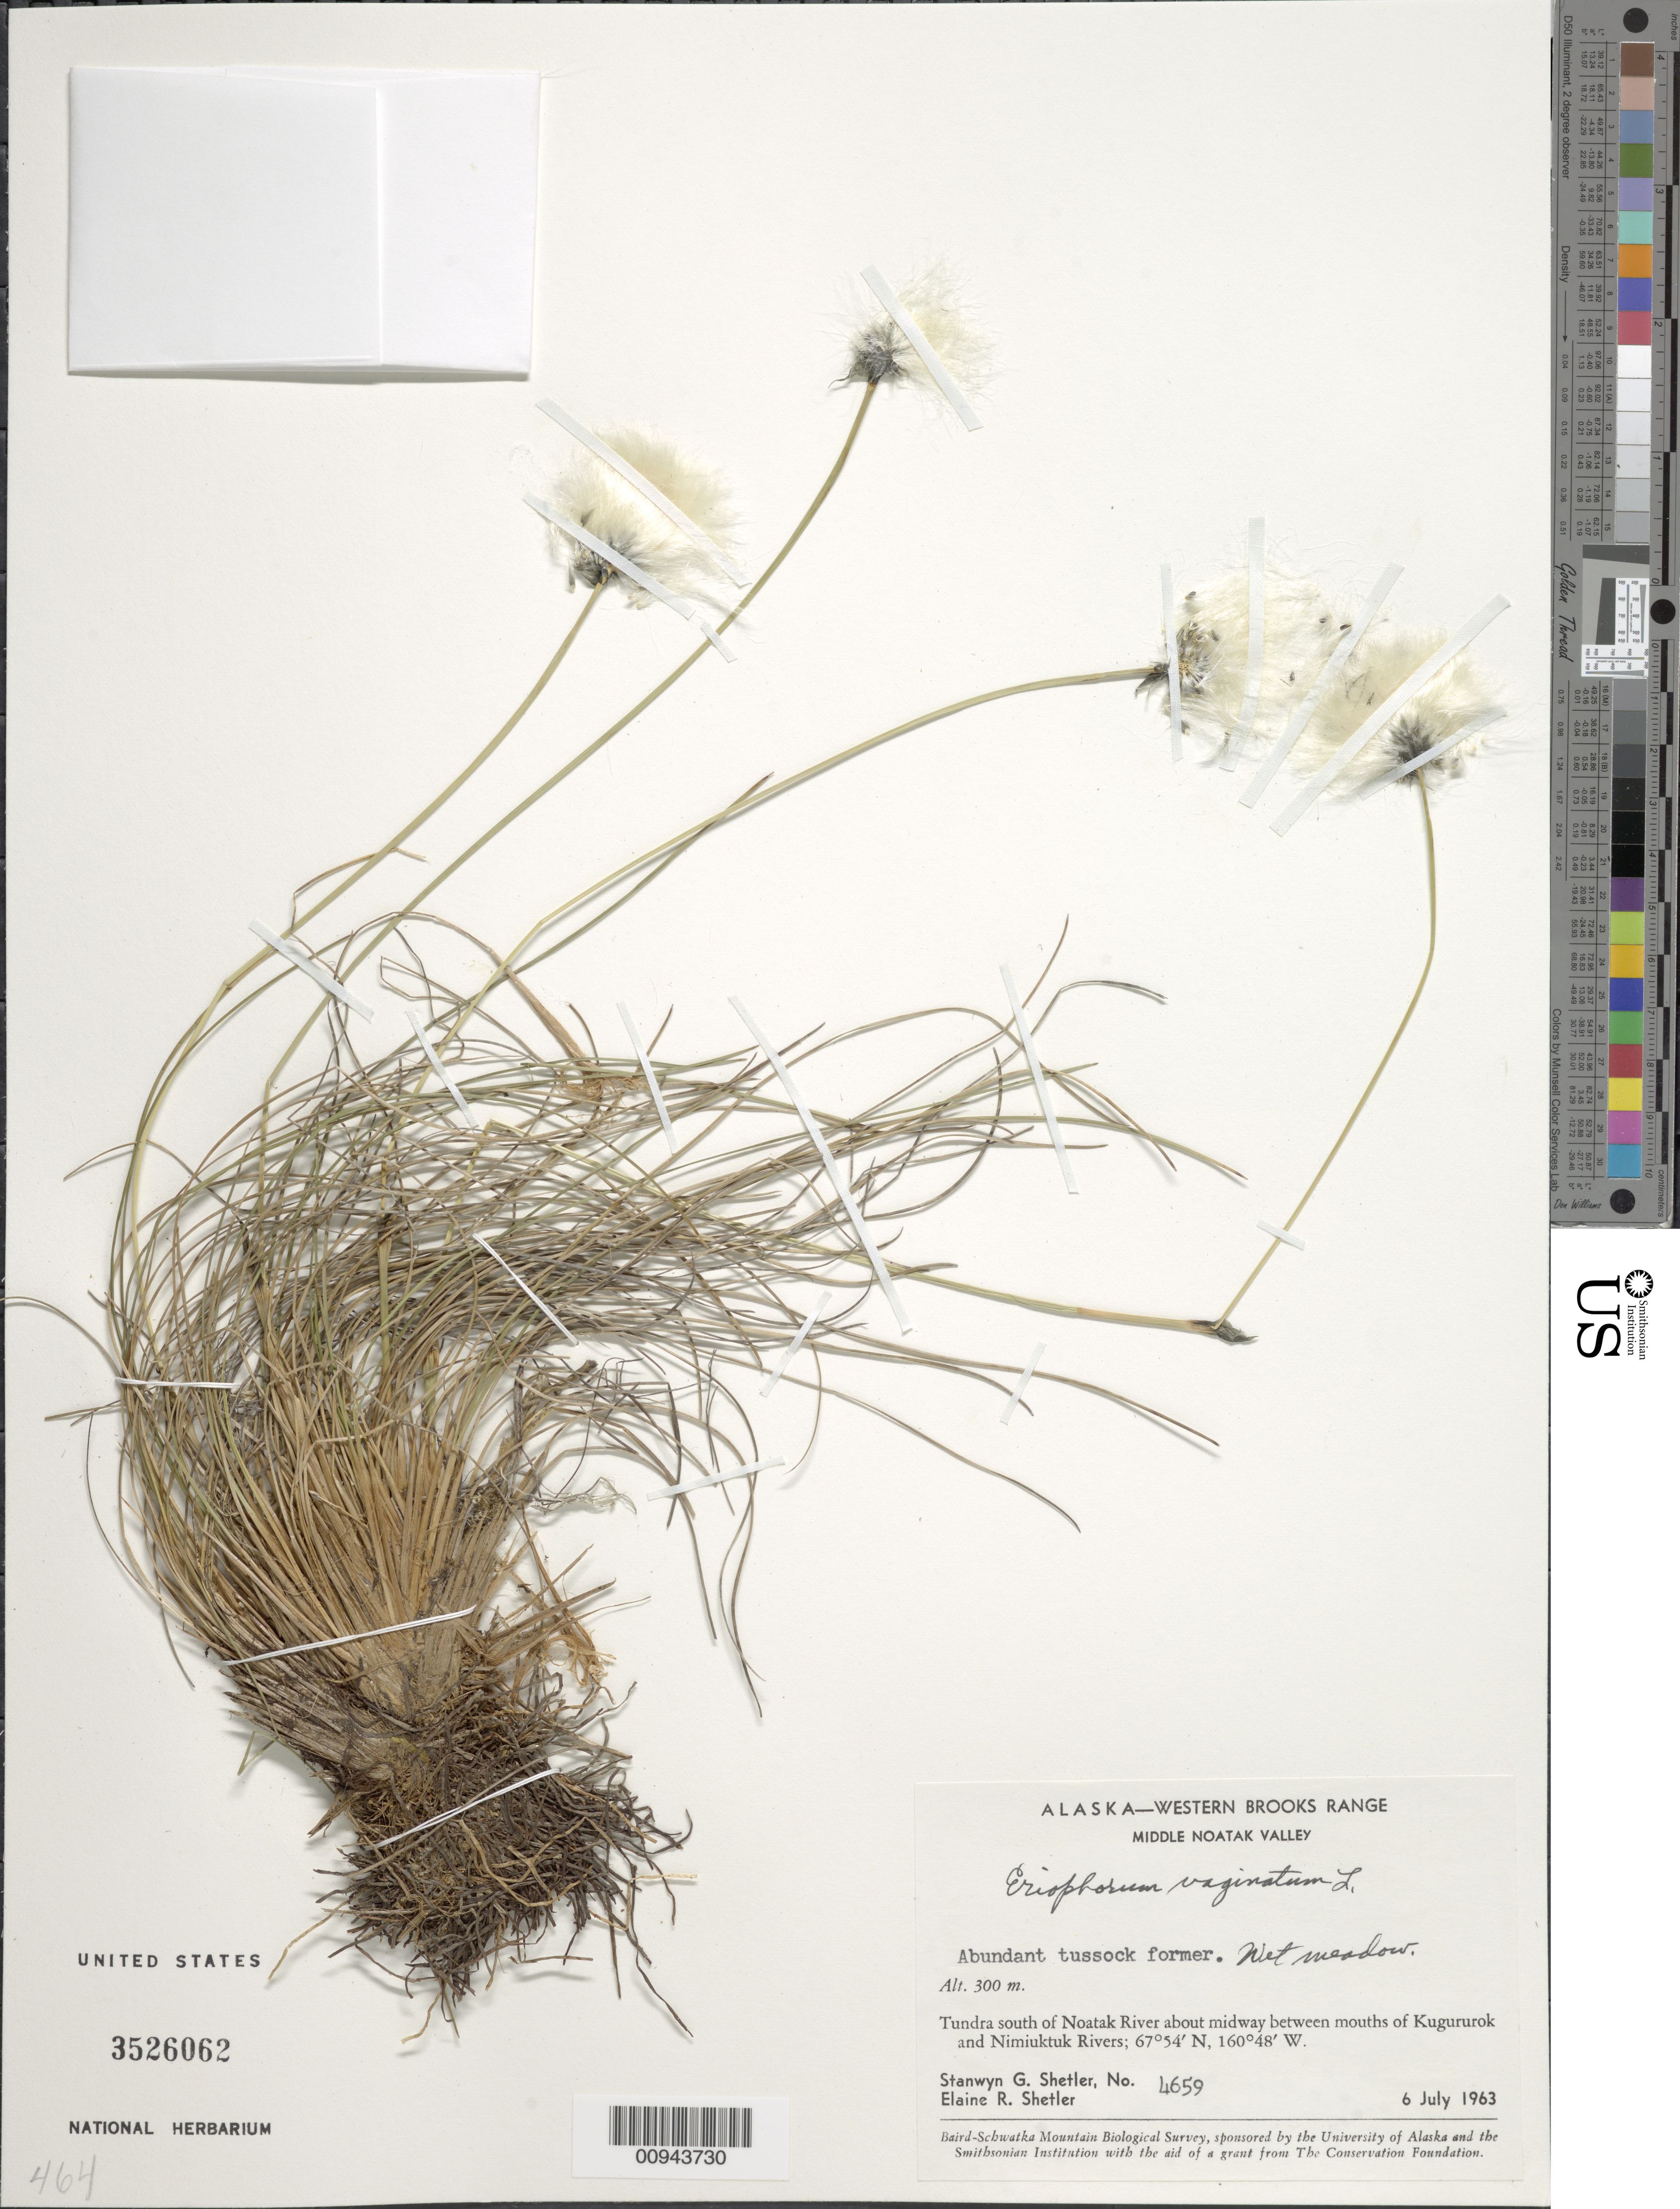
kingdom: Plantae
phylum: Tracheophyta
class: Liliopsida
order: Poales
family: Cyperaceae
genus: Eriophorum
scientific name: Eriophorum vaginatum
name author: L.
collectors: S. Shetler & E. R. Shetler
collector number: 4659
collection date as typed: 06 Jul 1963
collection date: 1963-07-06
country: United States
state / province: Alaska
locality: S of Noatak River about midway between mouths of Kugururok and Nimiuktuk Rivers. Western Brooks Range, Middle Noatak Valley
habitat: Tundra. Abundant tussock former. Wet meadow.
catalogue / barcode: US 3526062